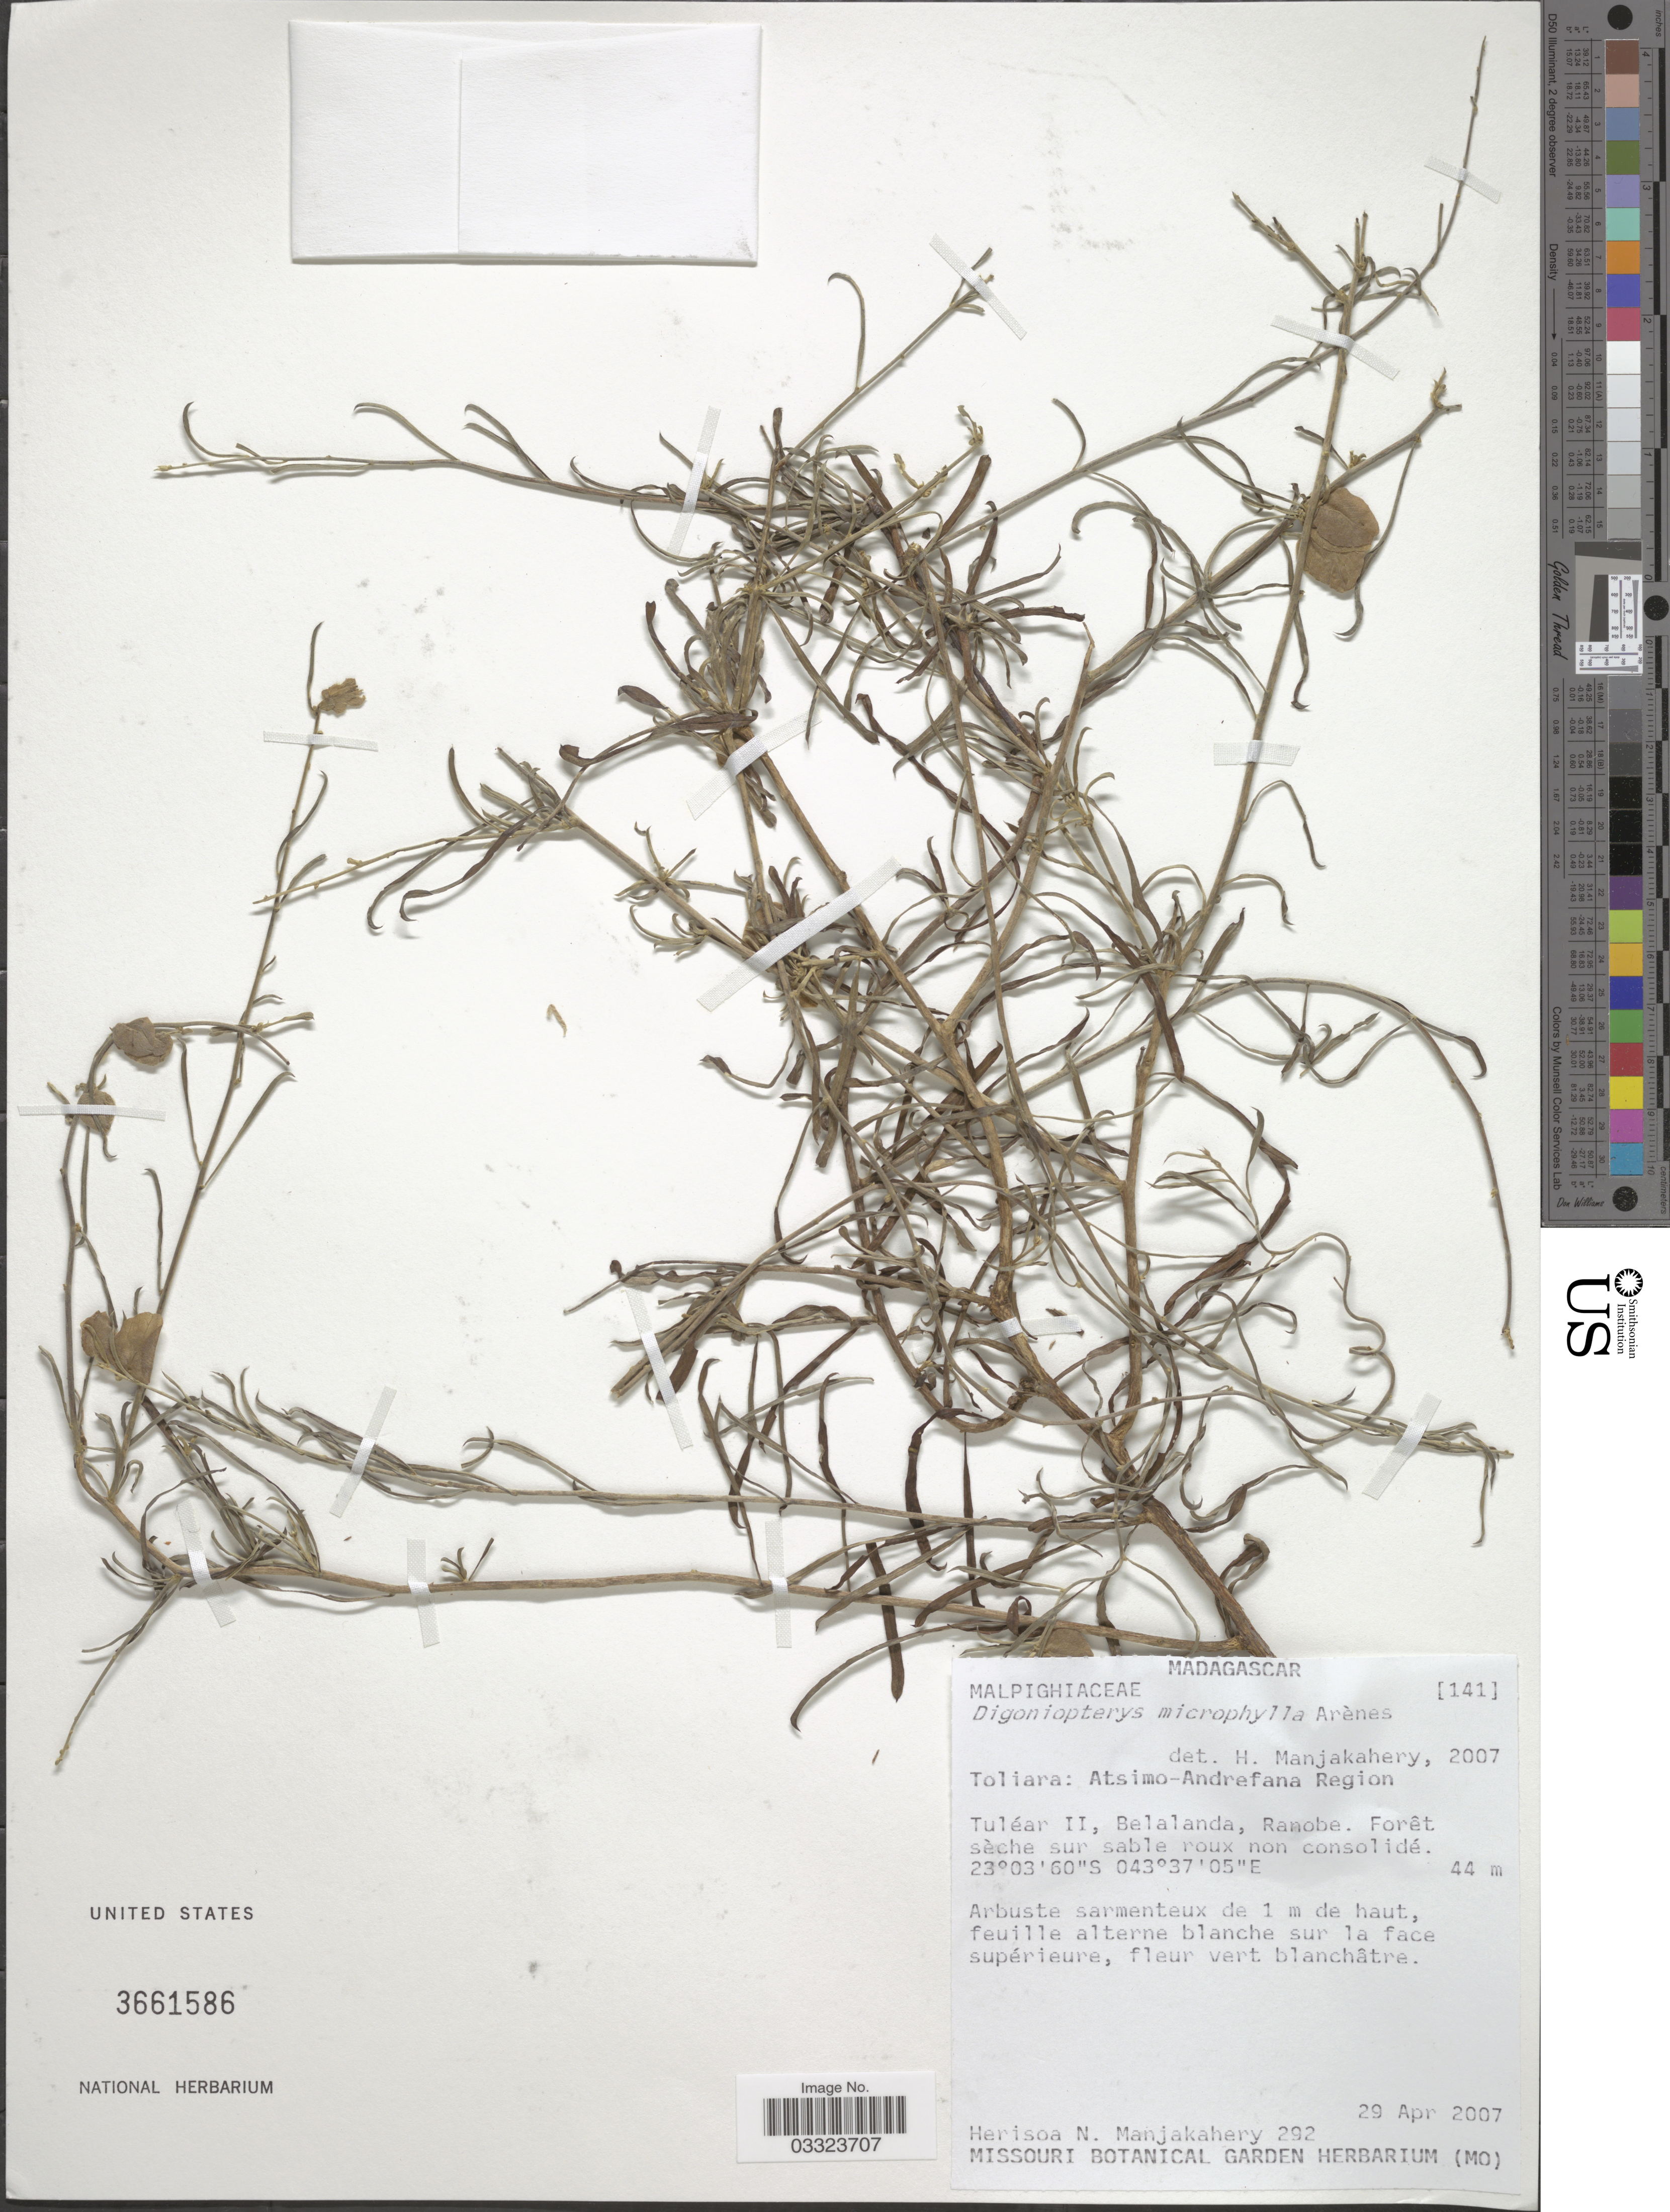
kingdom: Plantae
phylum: Tracheophyta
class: Magnoliopsida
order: Malpighiales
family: Malpighiaceae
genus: Digoniopterys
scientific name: Digoniopterys microphylla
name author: Arènes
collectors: H. N. Manjakahery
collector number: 292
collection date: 2007-04-29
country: Madagascar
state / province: Atsimo-Andrefana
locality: Atsimo-Andrefana Region. Tuléar II, Belalanda, Ranobe.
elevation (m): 44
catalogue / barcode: US 3661586